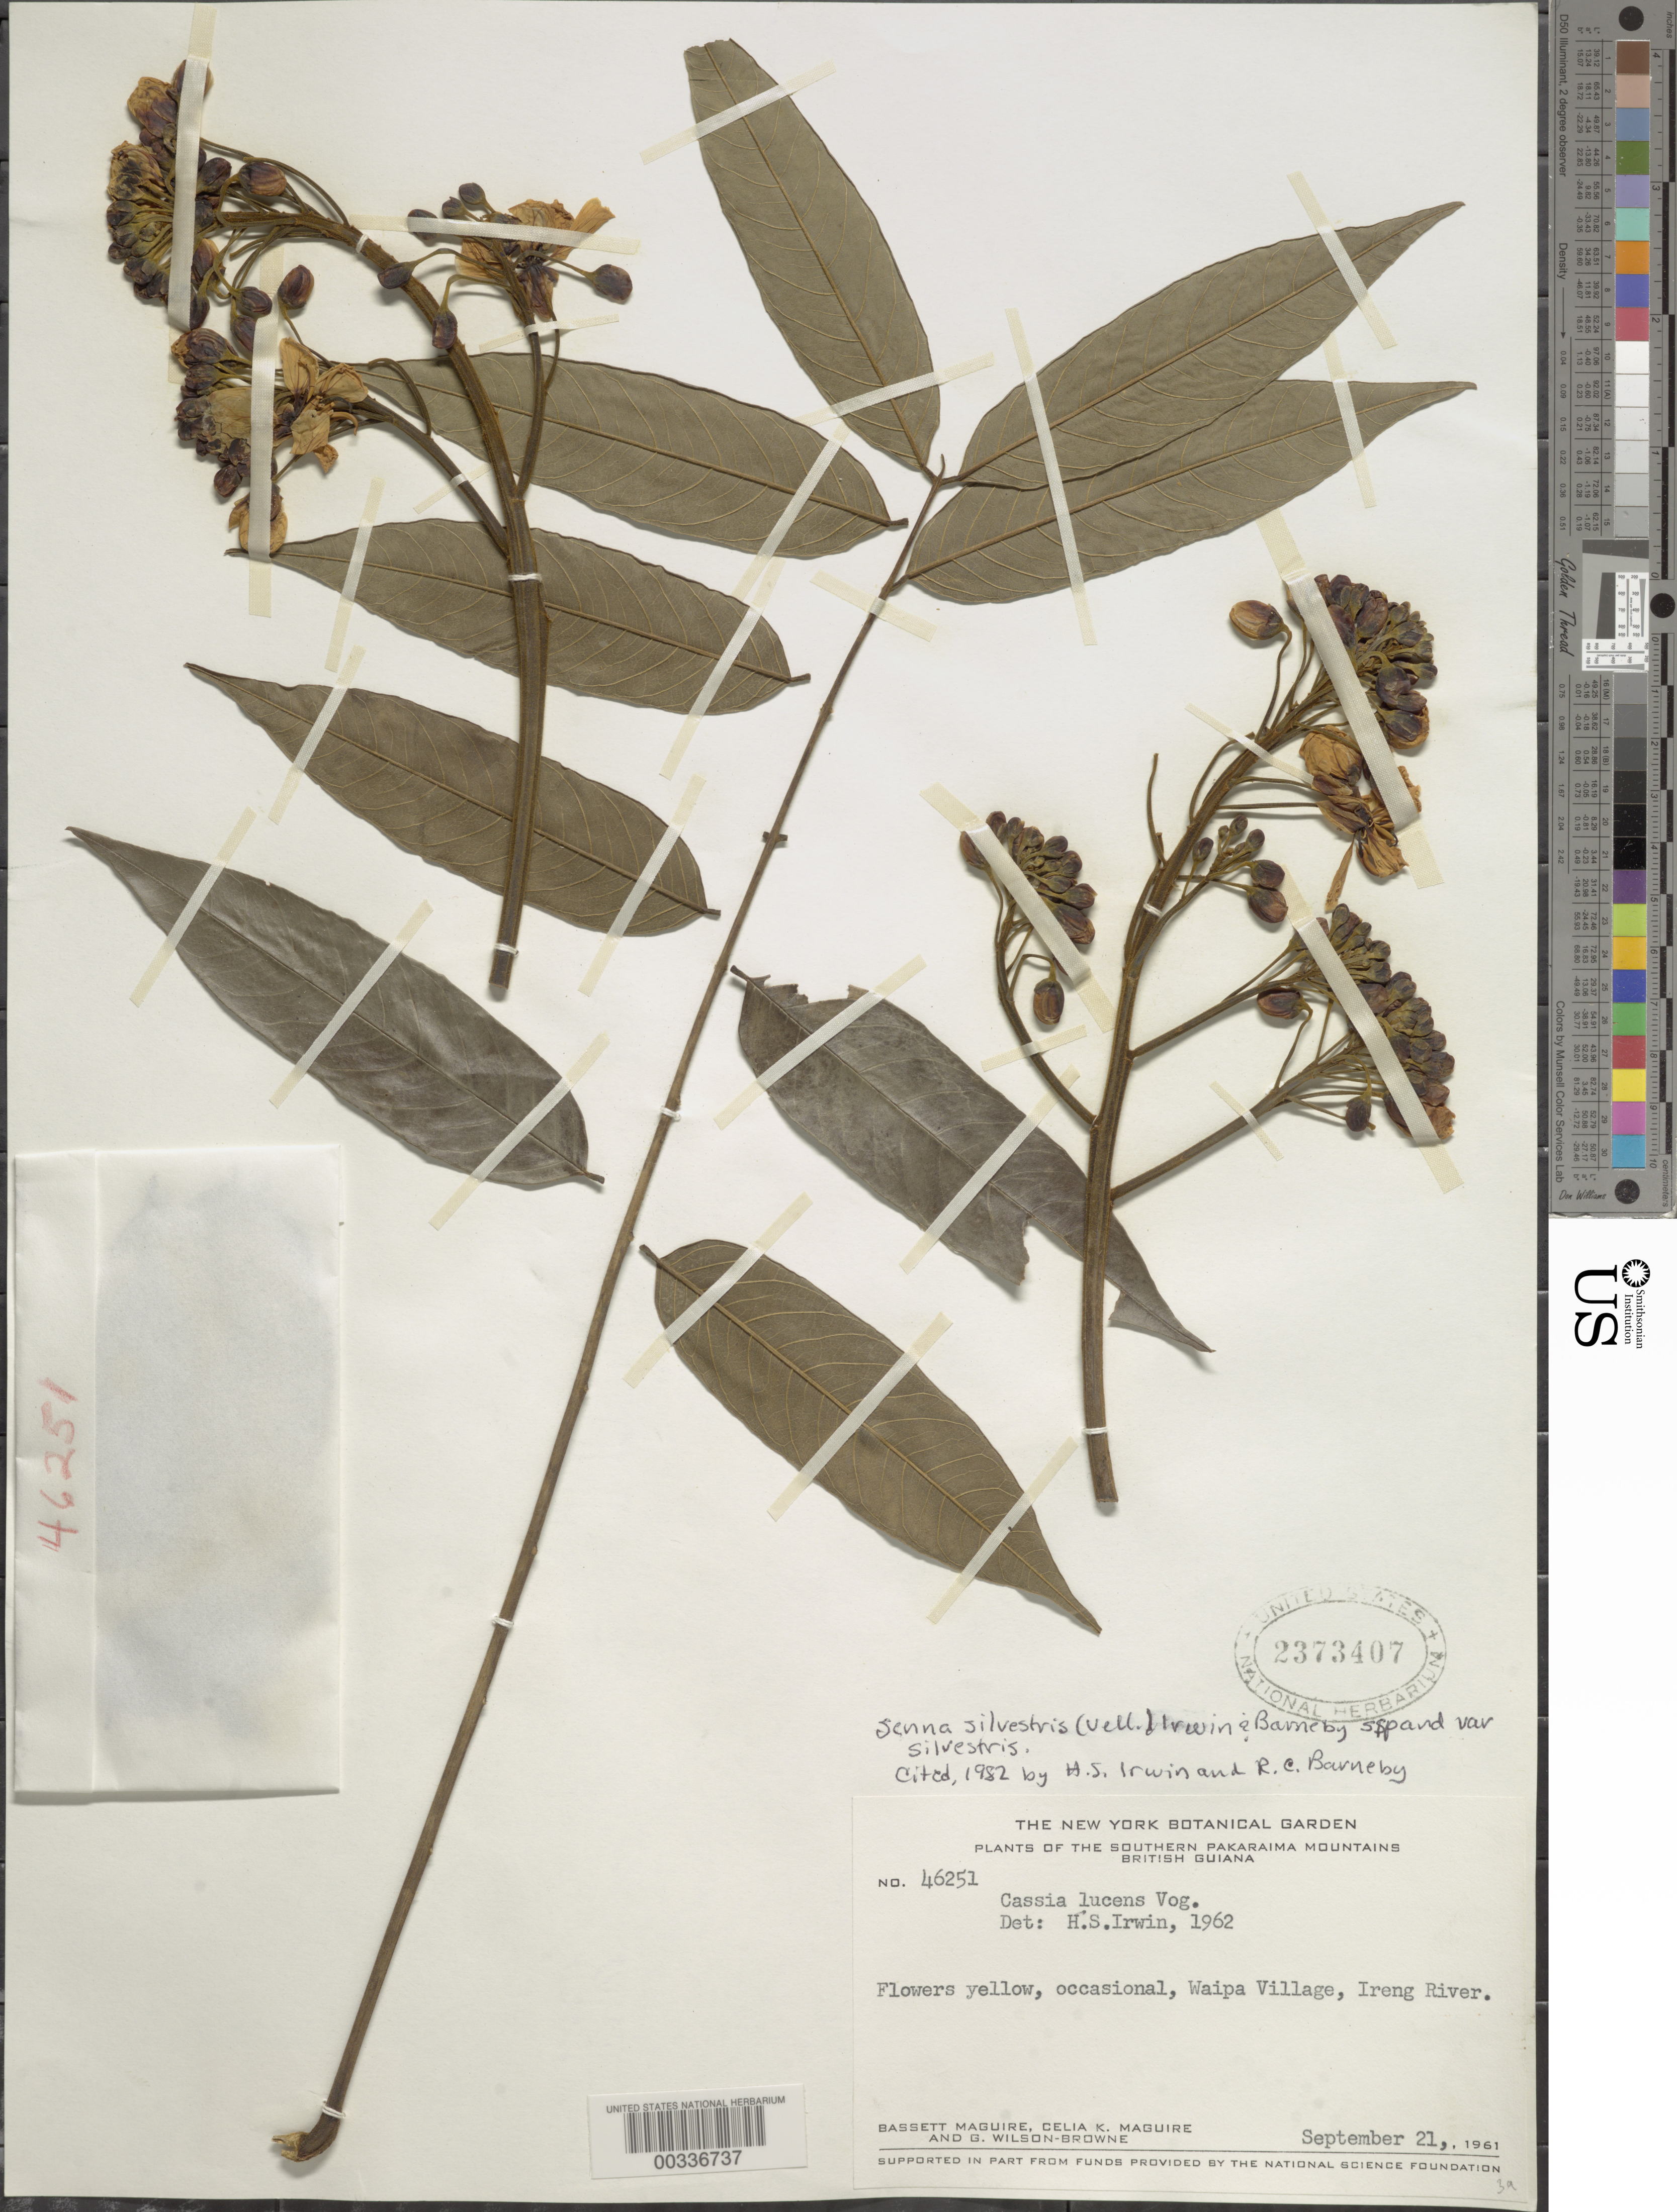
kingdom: Plantae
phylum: Tracheophyta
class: Magnoliopsida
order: Fabales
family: Fabaceae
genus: Senna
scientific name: Senna silvestris var. silvestris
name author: (Vell.) H.S. Irwin & Barneby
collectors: B. Maguire, C. K. Maguire & G. Wilson-Browne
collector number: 46251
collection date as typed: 21 Sep 1961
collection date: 1961-09-21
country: Guyana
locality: Waipa village, ireng river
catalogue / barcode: US 2373407